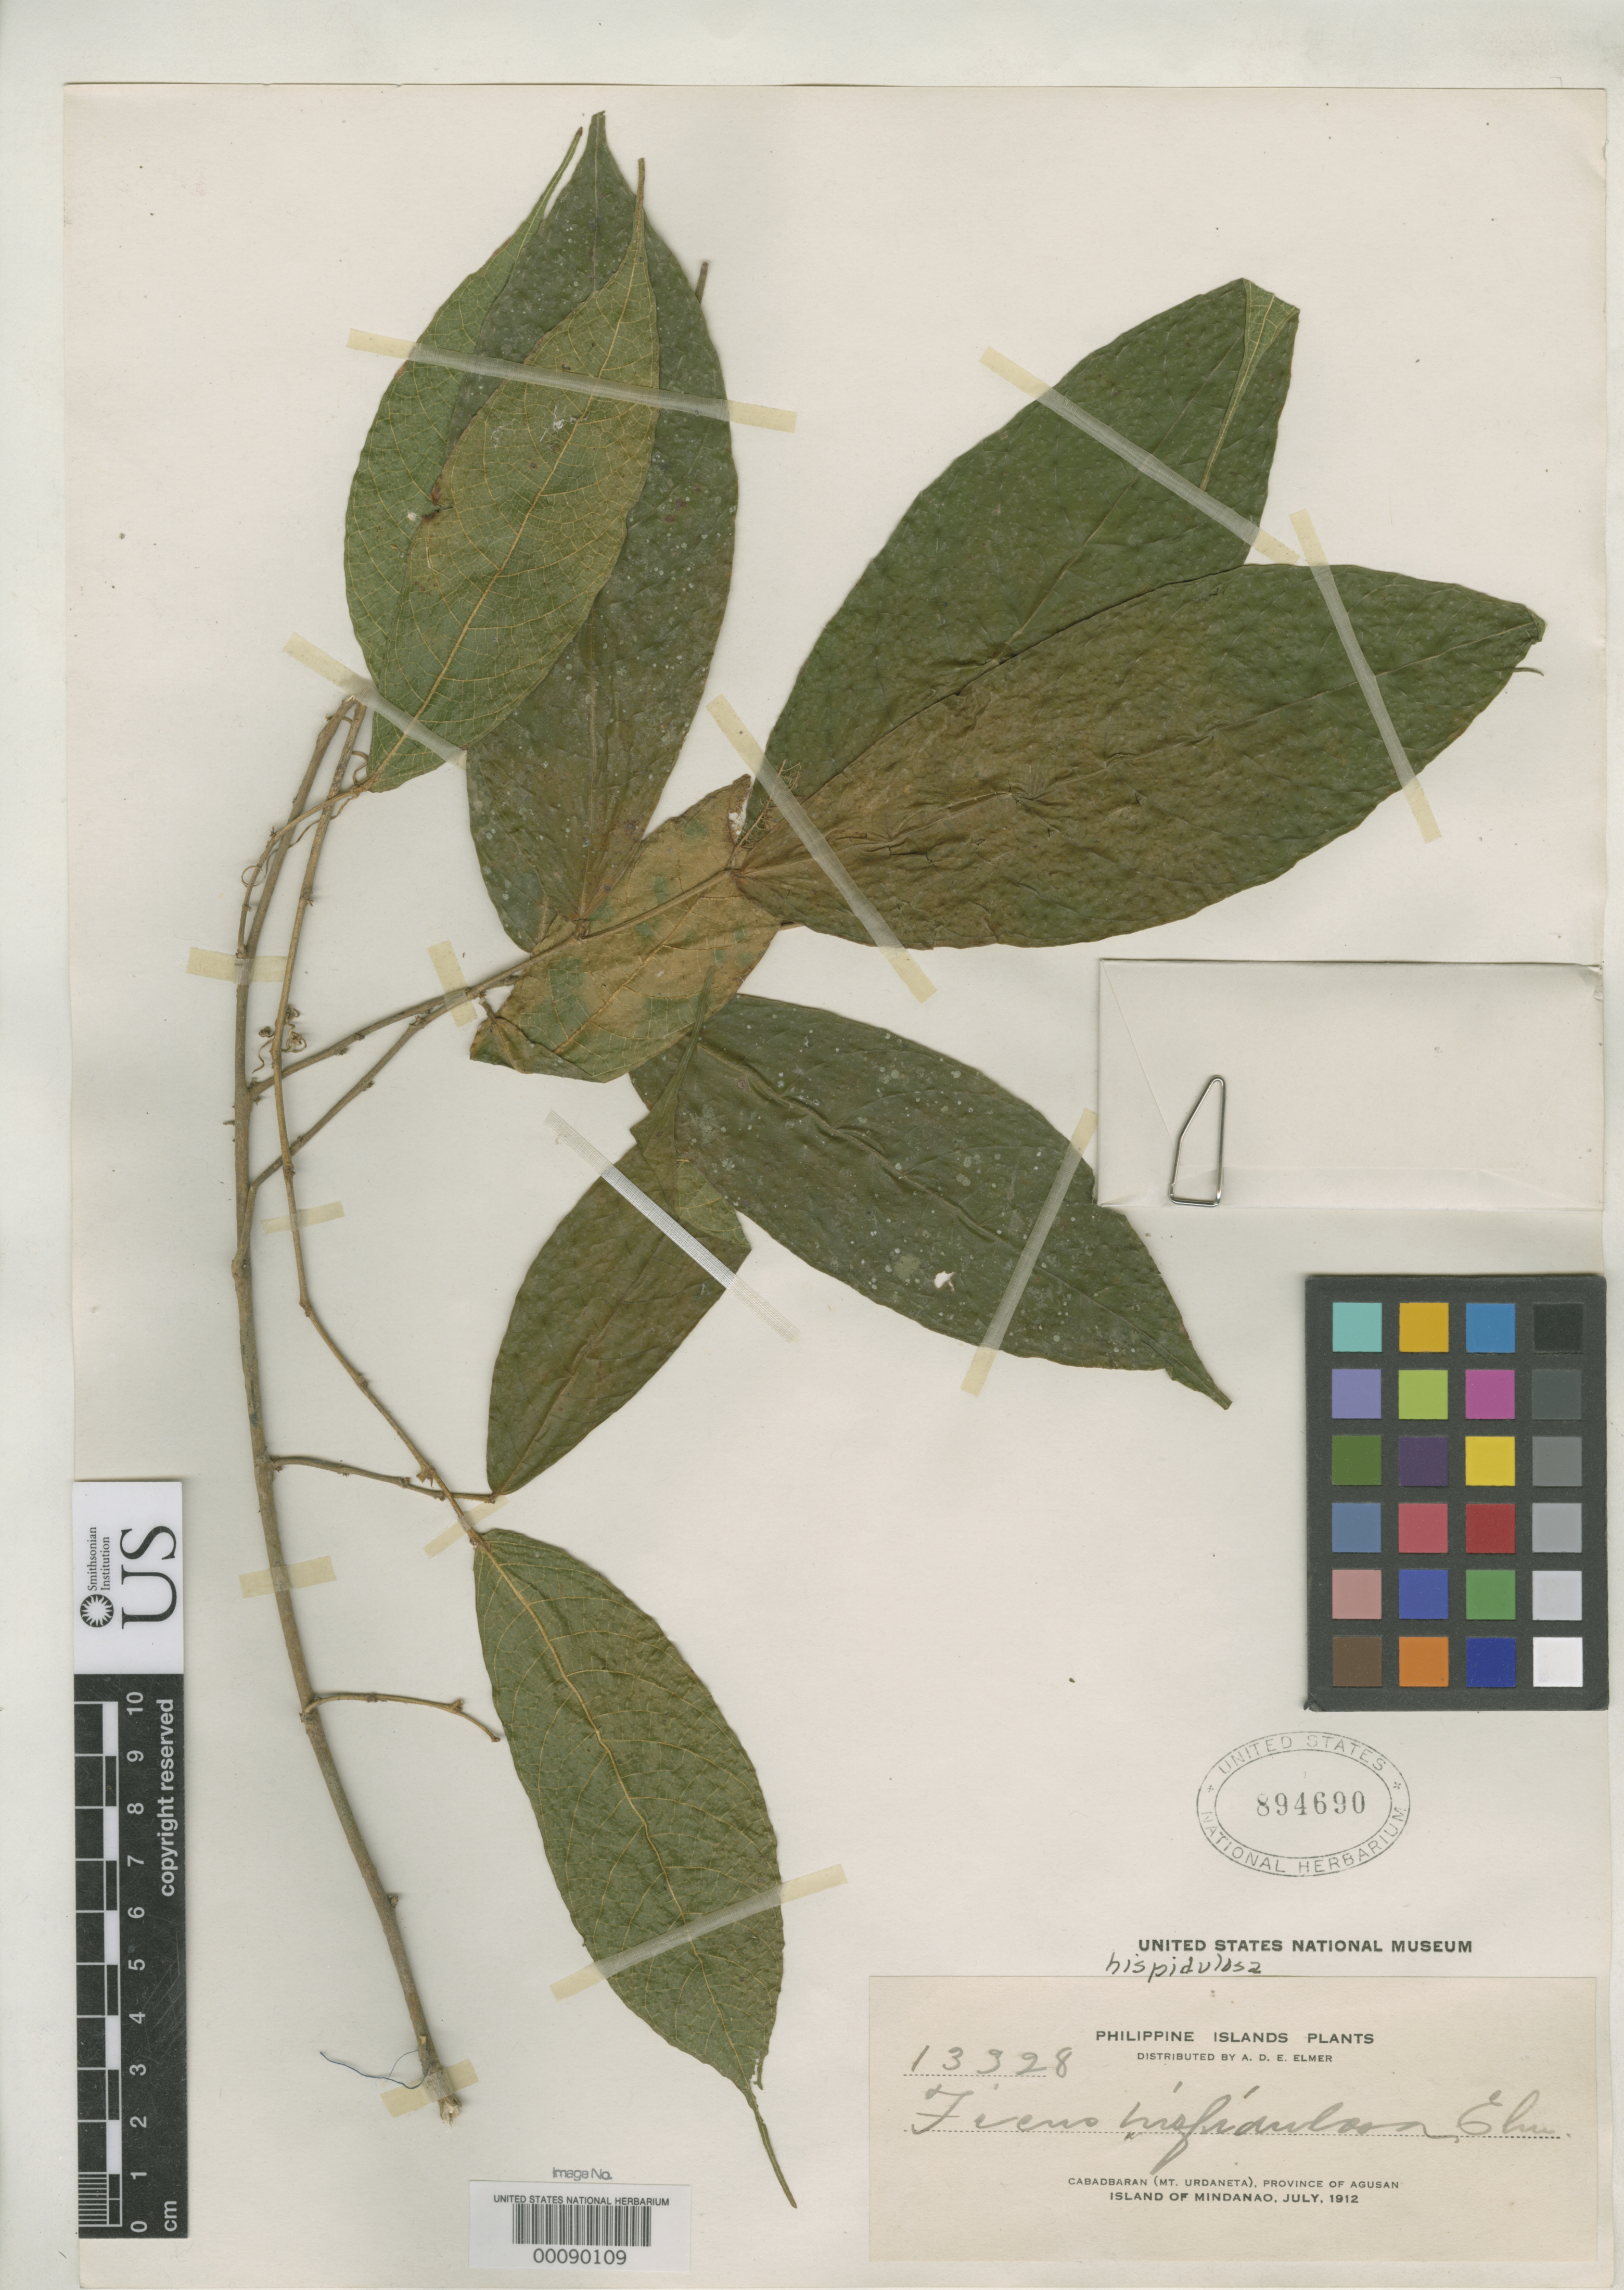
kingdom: Plantae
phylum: Tracheophyta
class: Magnoliopsida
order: Rosales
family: Moraceae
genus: Ficus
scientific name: Ficus hispidulosa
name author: Elmer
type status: Isotype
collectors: A. D. E. Elmer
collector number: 13328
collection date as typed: Jul 1912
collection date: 1912-07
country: Philippines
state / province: Caraga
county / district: Agusan del Norte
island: Mindanao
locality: Cabadbaran, Mt. Urdaneta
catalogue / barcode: US 894690